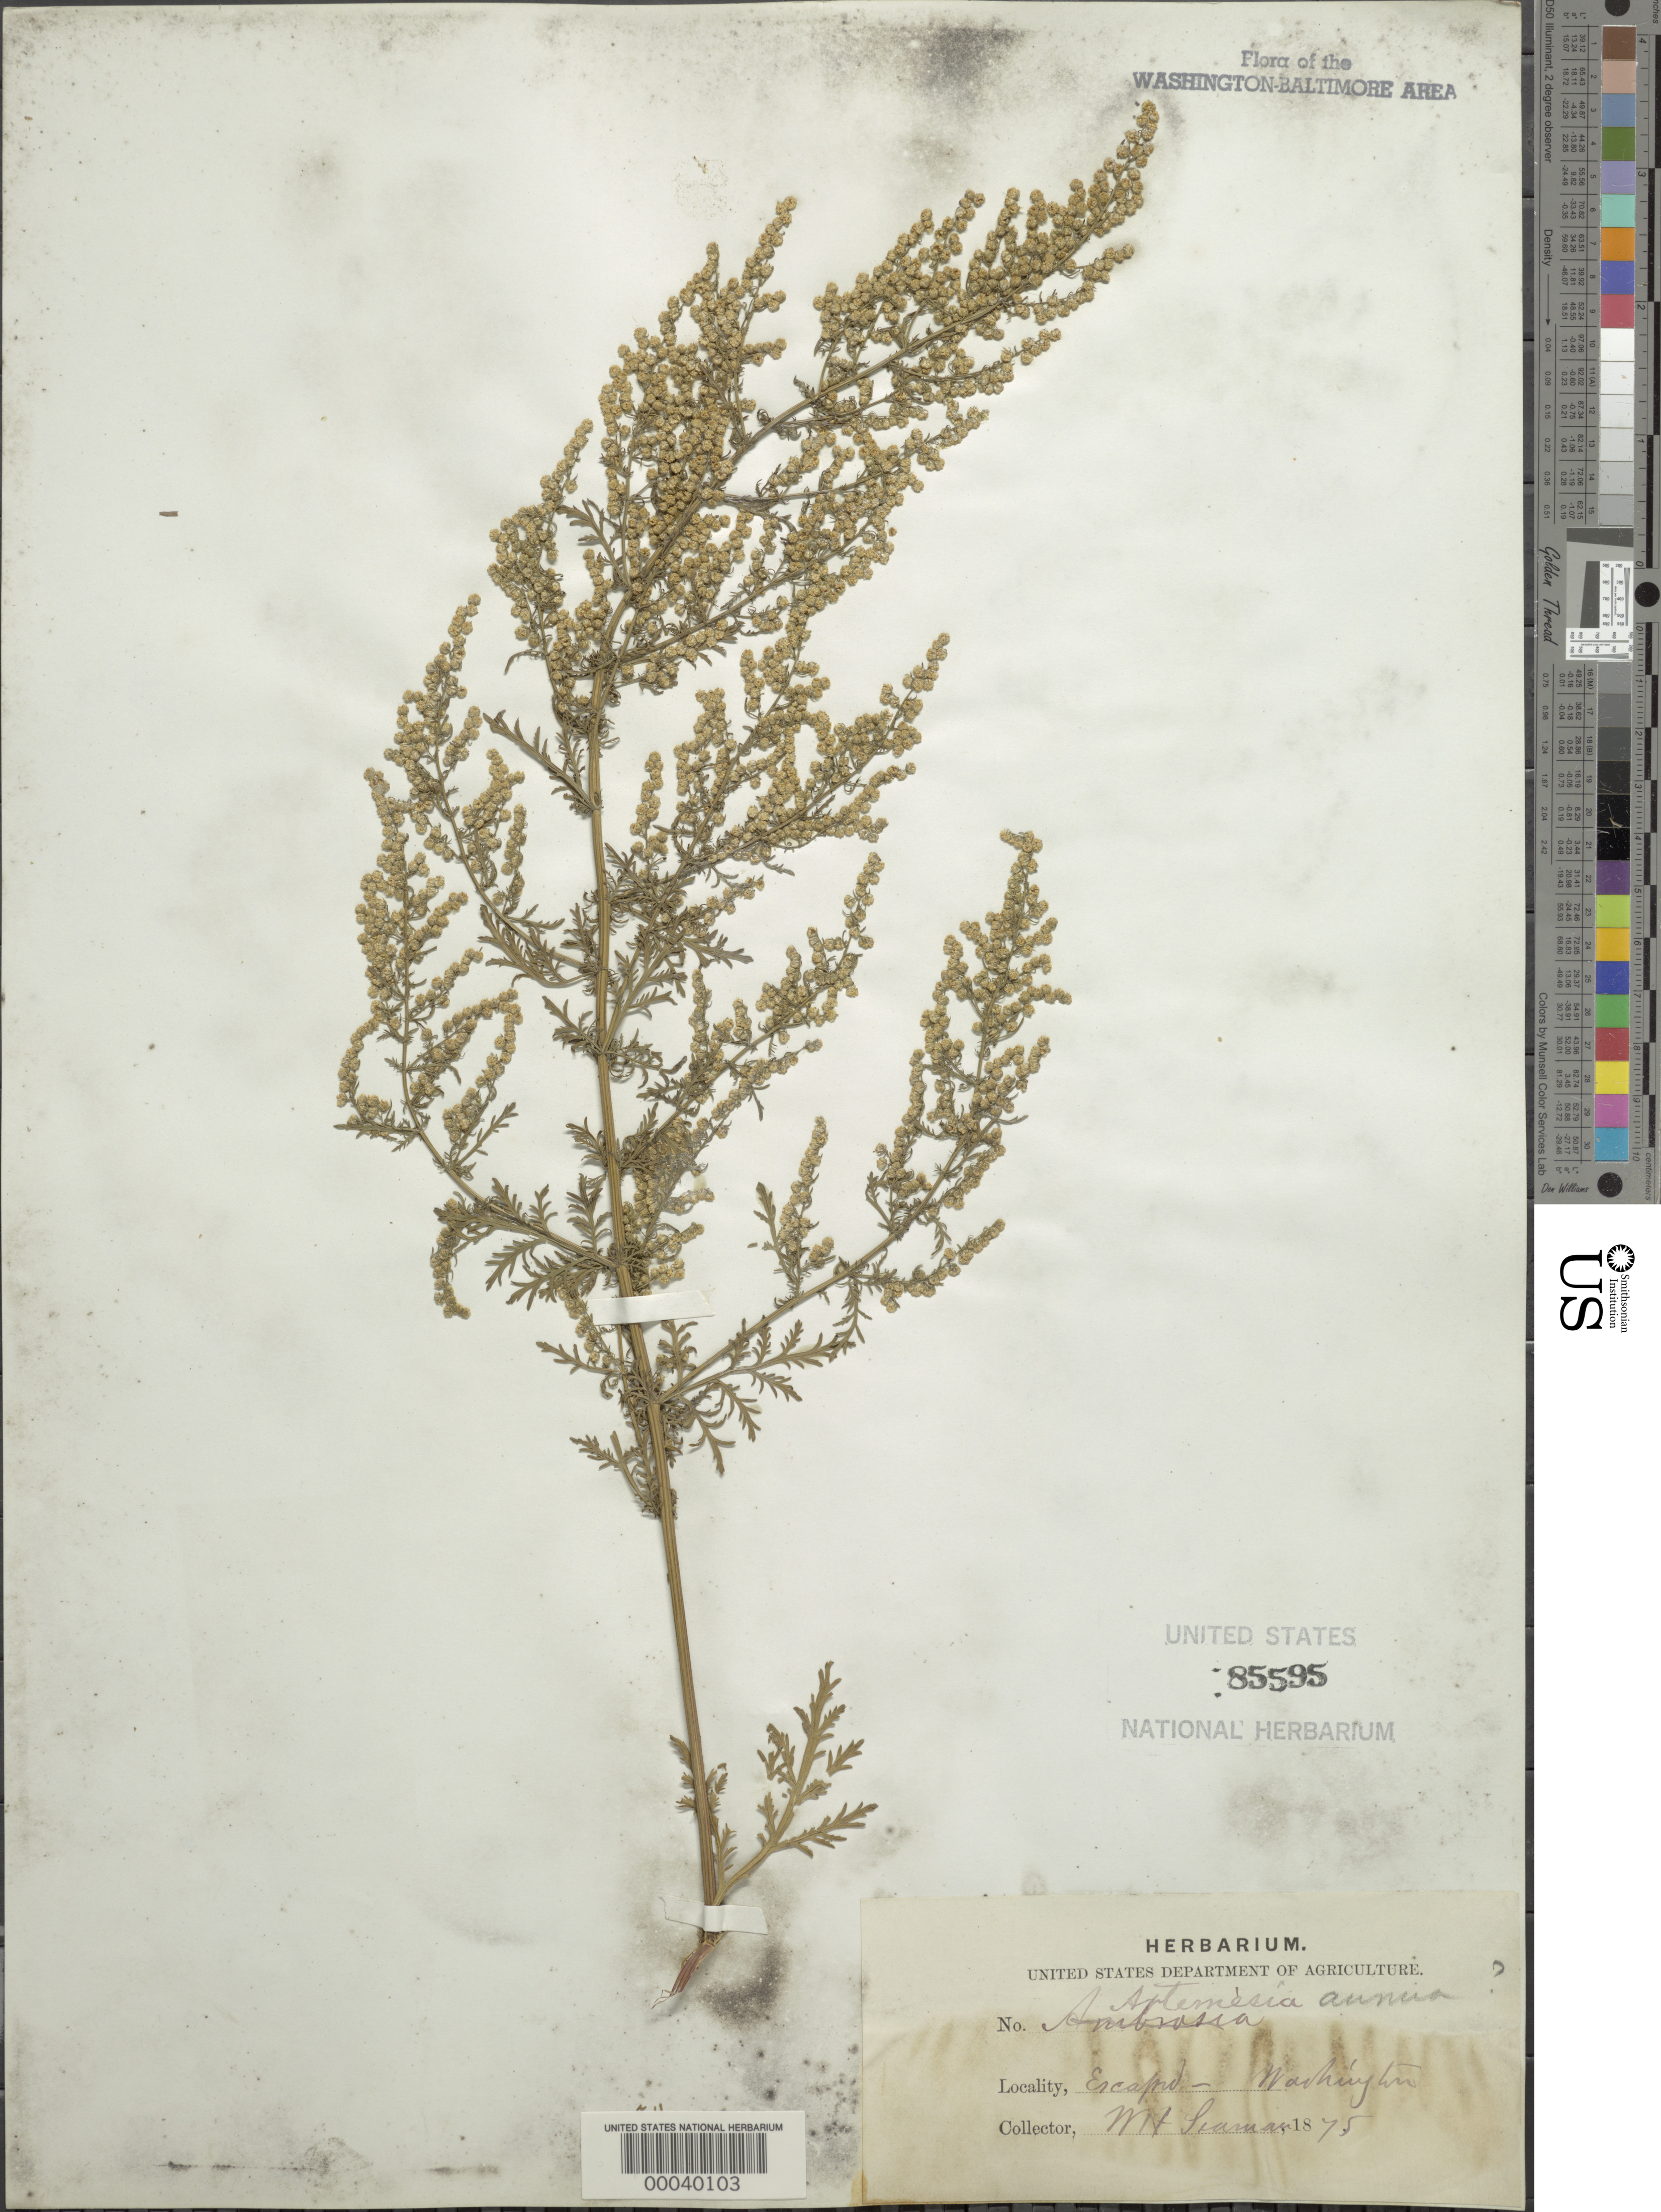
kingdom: Plantae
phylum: Tracheophyta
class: Magnoliopsida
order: Asterales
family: Asteraceae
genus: Artemisia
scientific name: Artemisia annua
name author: L.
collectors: W. Seaman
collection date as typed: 1875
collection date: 1875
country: United States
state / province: District of Columbia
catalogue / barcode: US 85595